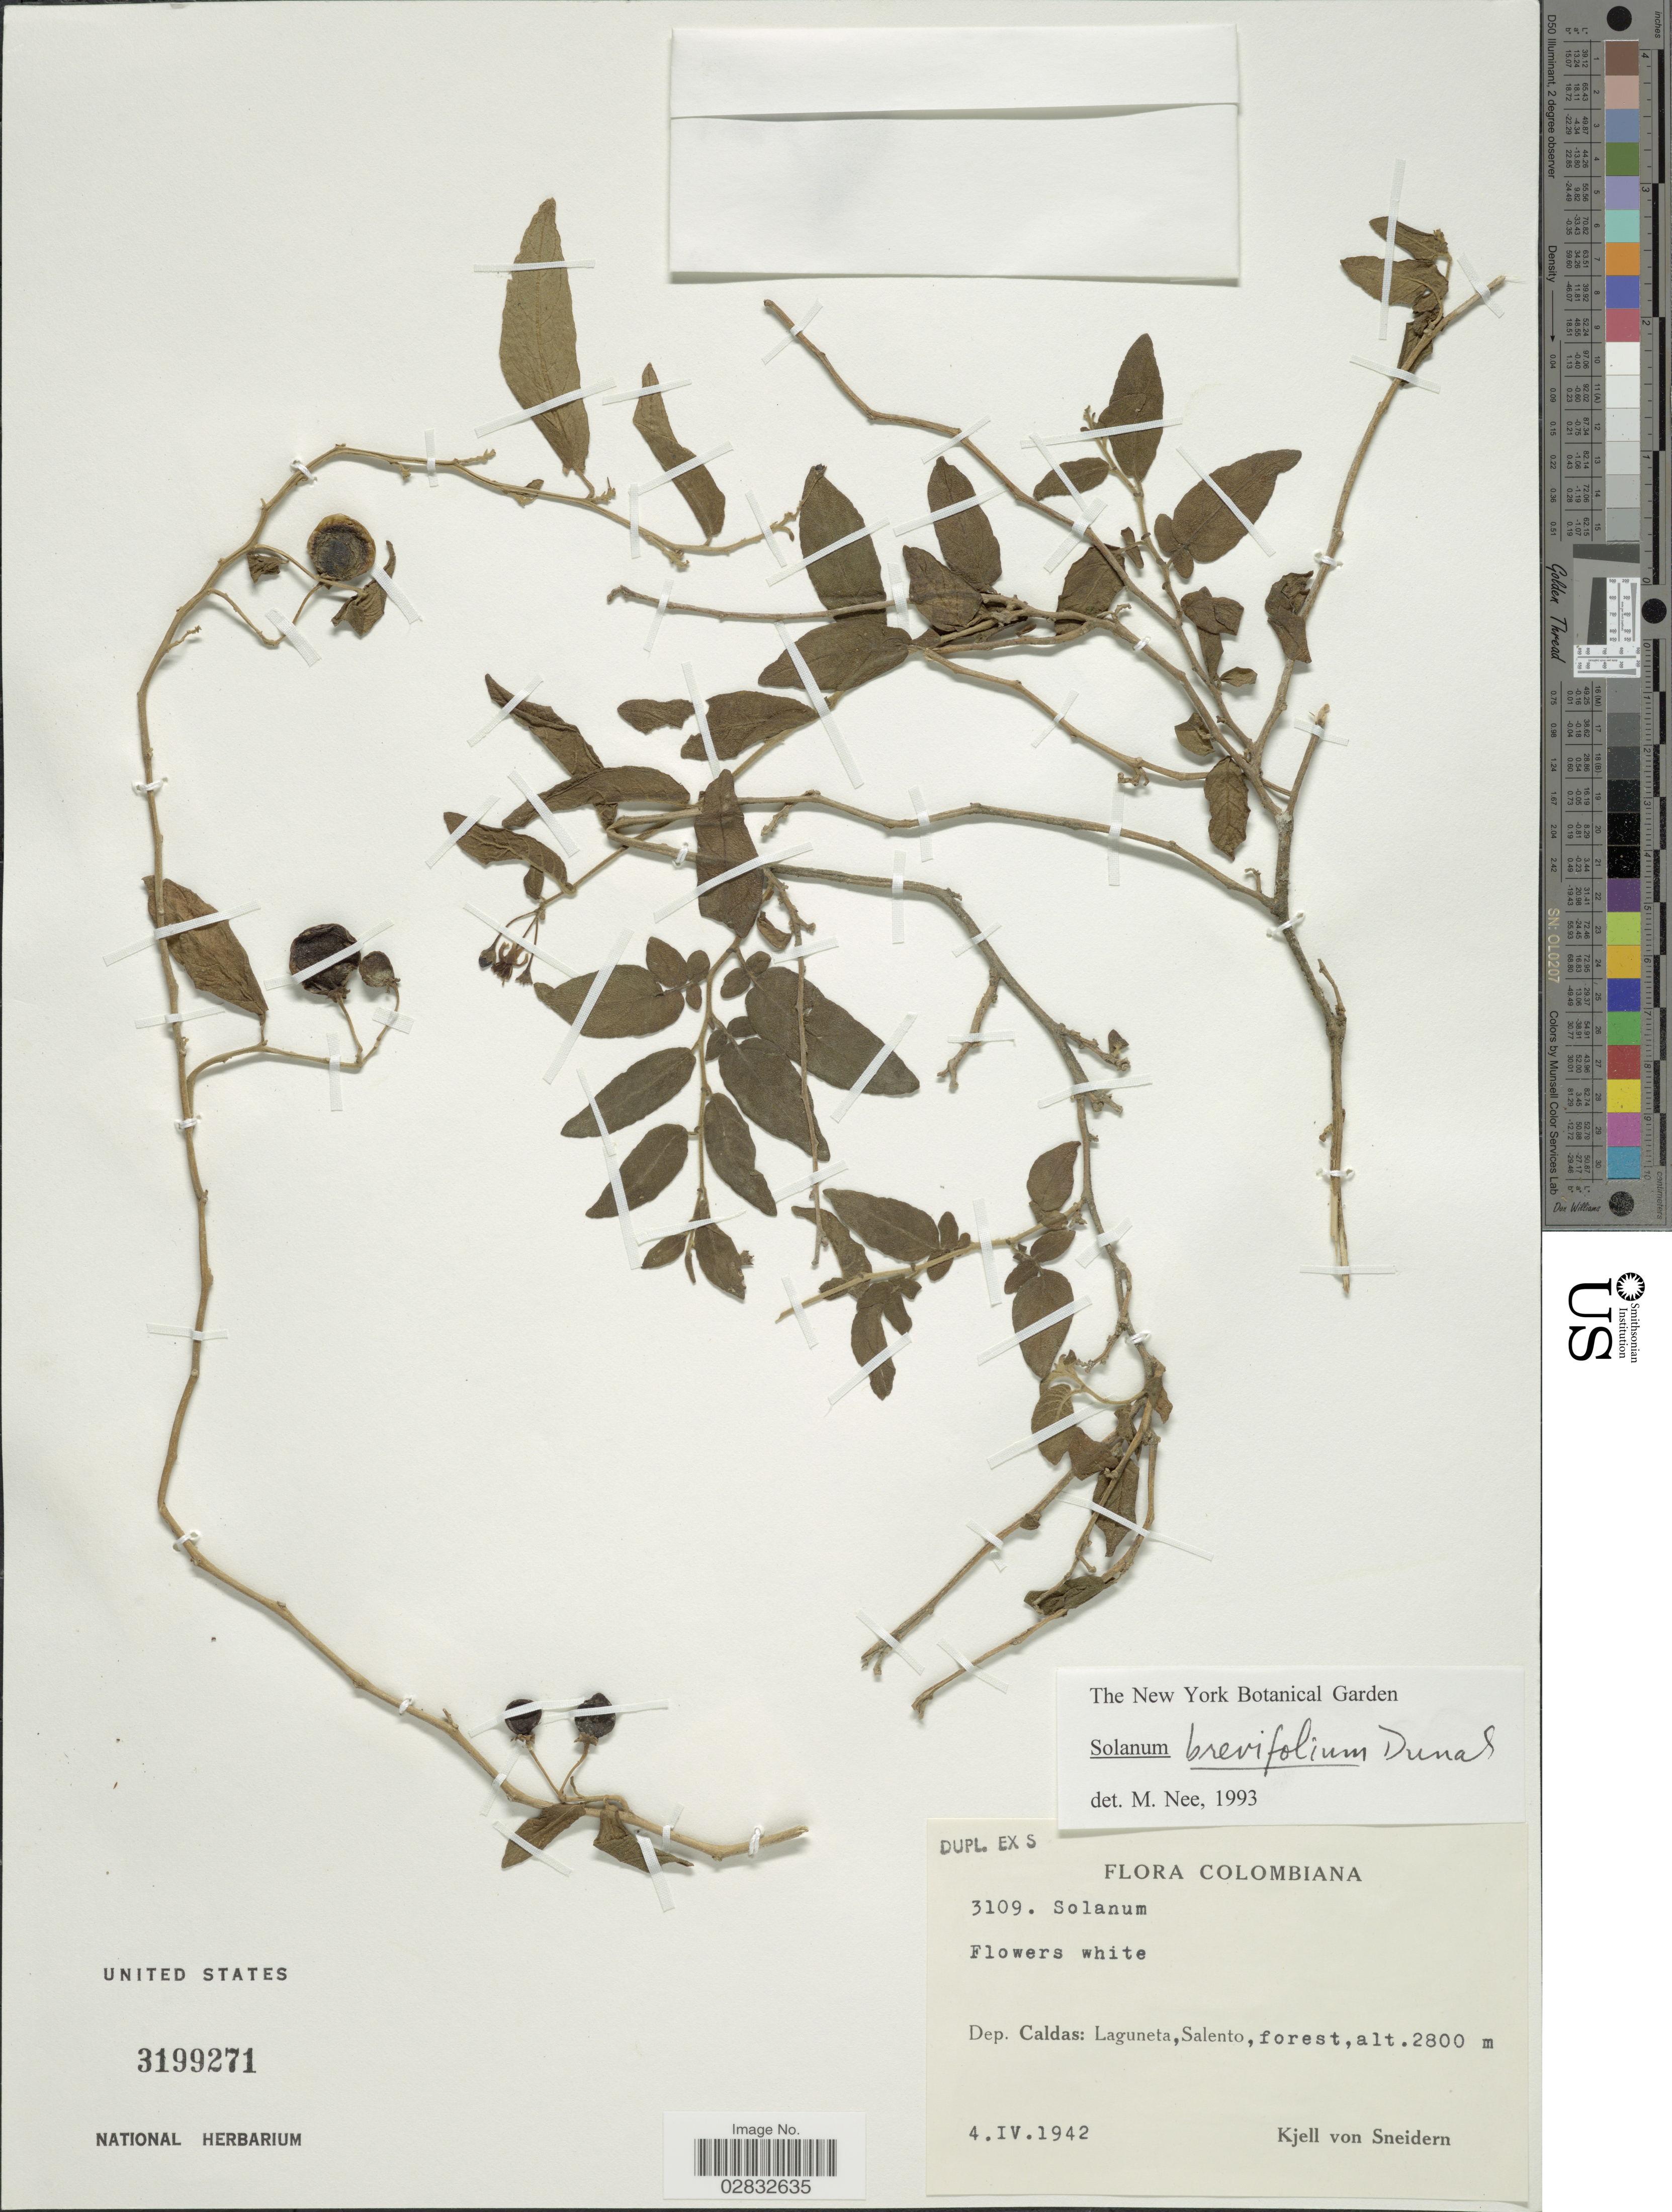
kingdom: Plantae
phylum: Tracheophyta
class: Magnoliopsida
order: Solanales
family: Solanaceae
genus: Solanum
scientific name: Solanum brevifolium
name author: Dunal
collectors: K. von Sneidern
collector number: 3109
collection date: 1942-04-04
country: Colombia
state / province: Caldas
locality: Dep. Caldas, Laguneta, Salento.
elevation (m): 2800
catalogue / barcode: US 3199271